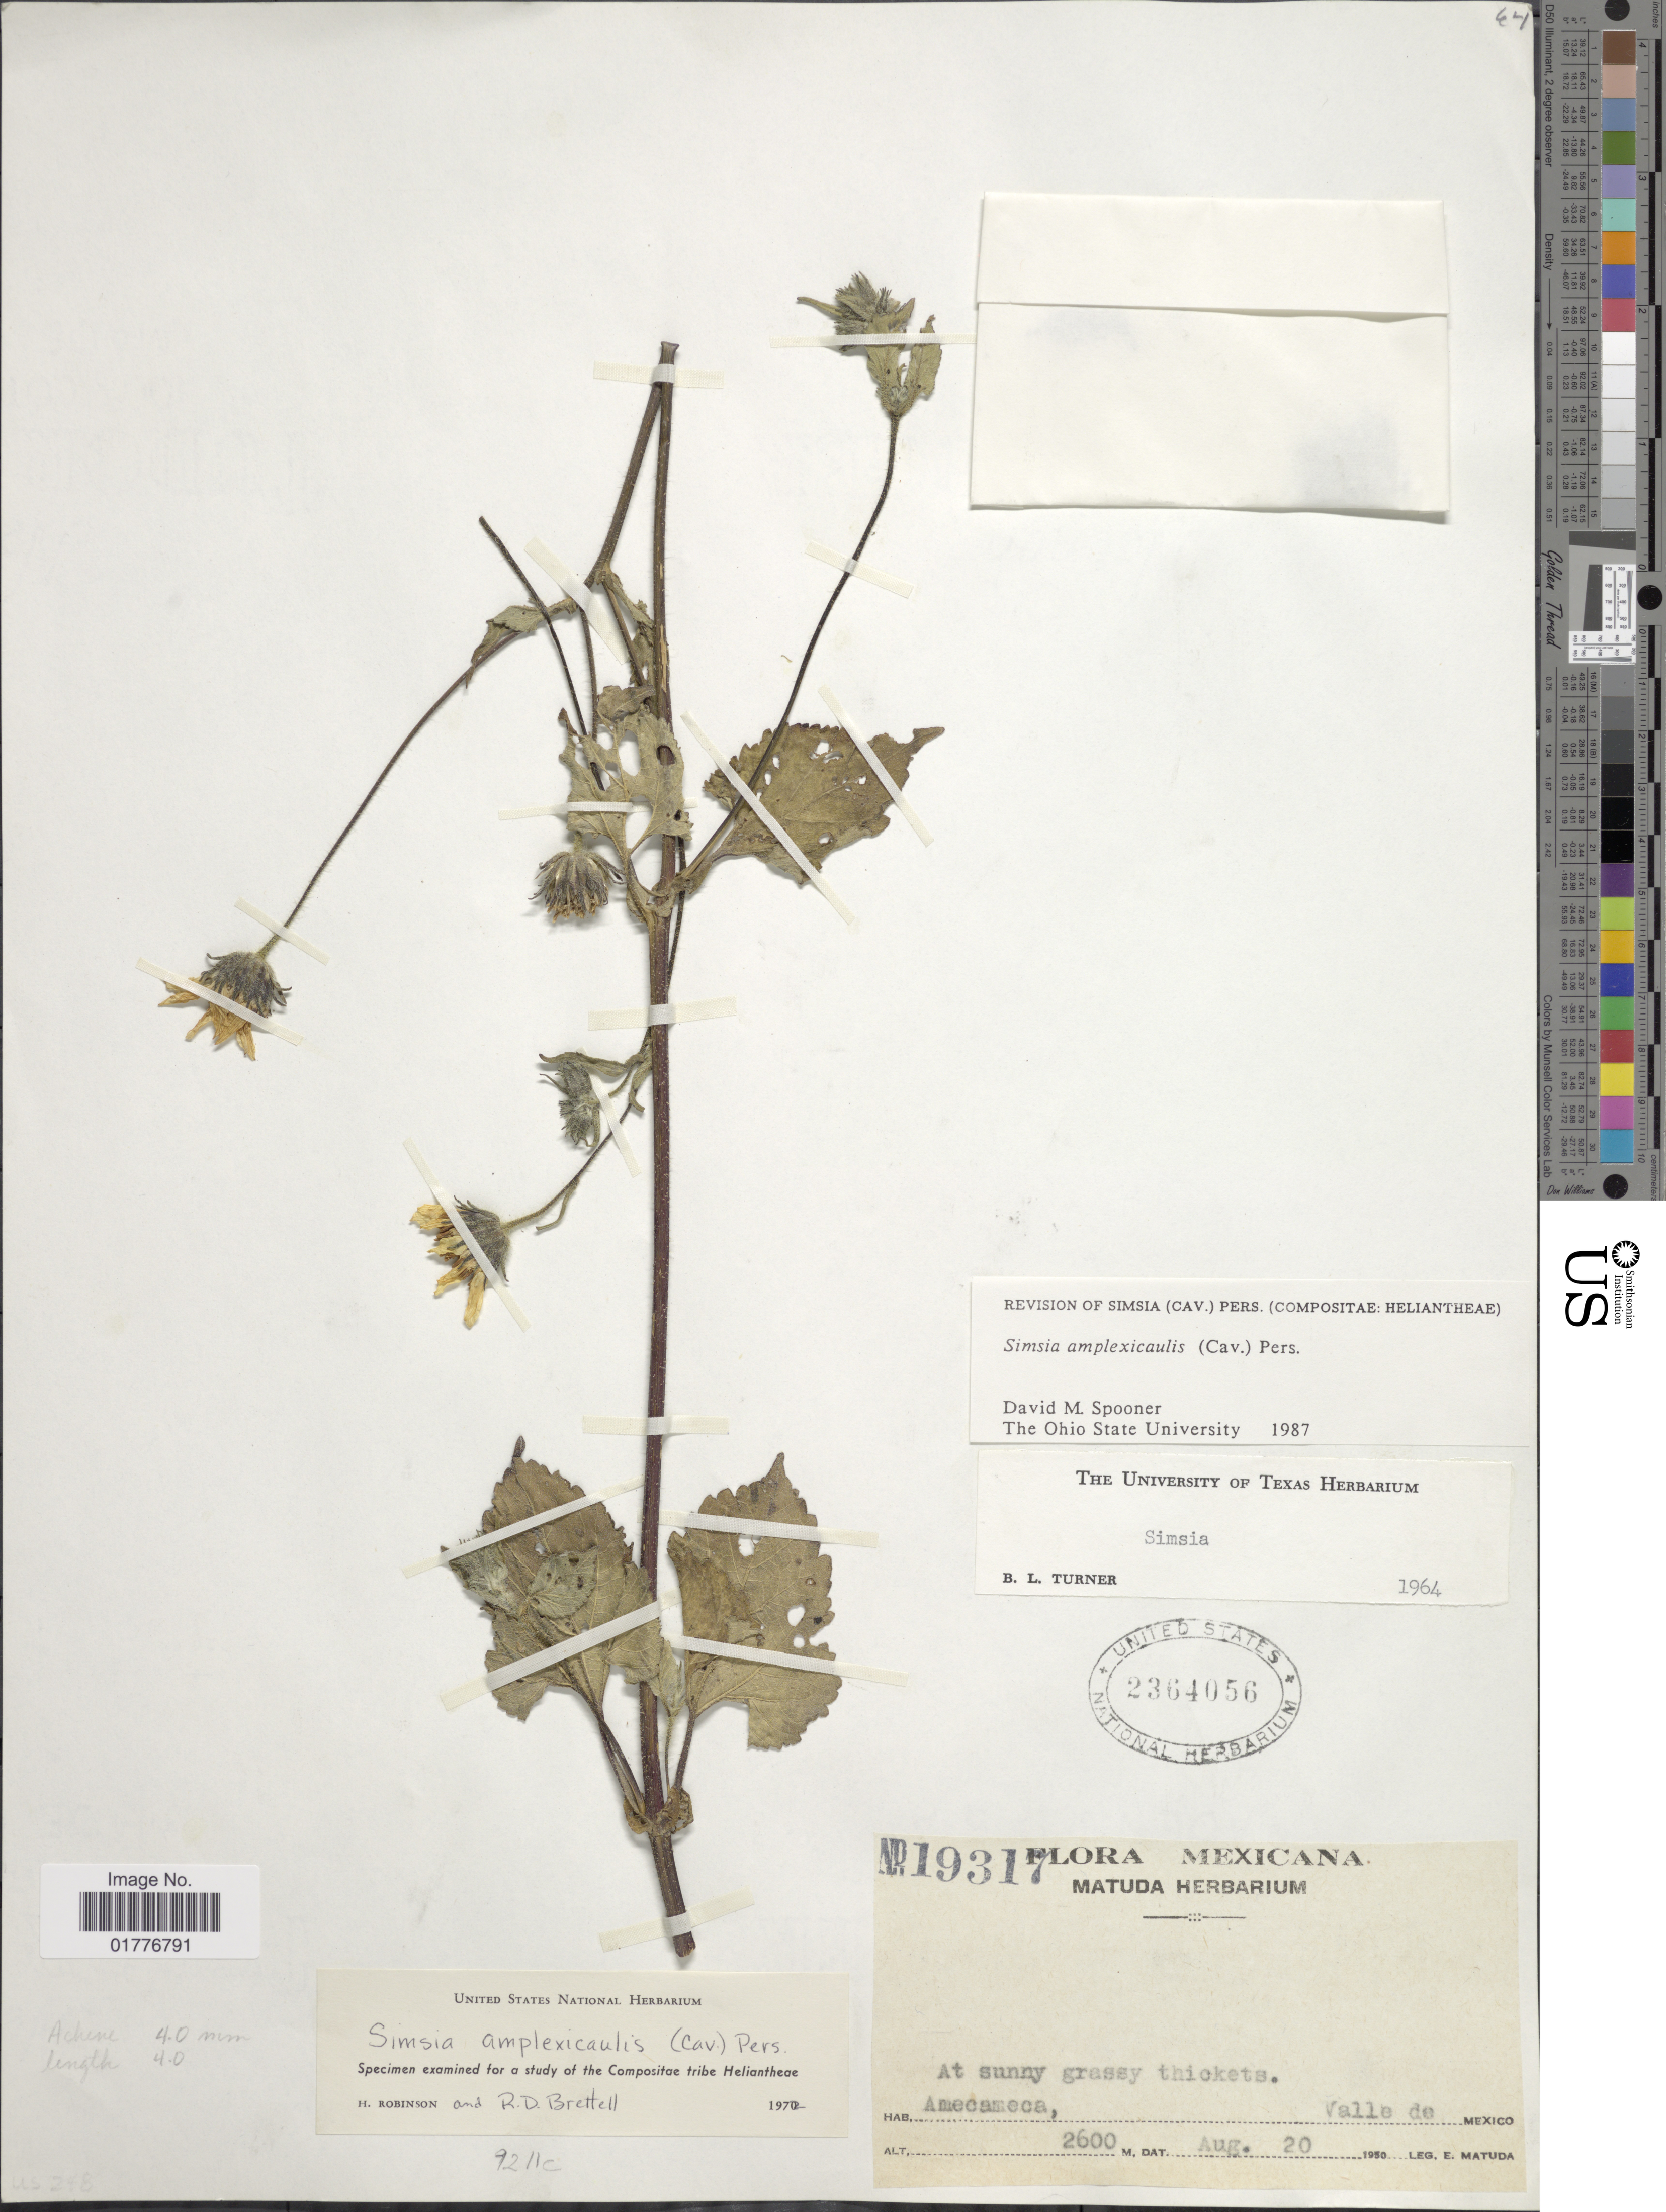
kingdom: Plantae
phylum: Tracheophyta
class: Magnoliopsida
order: Asterales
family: Asteraceae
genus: Simsia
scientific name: Simsia amplexicaulis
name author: (Cav.) Pers.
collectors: E. Matuda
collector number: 19317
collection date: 1950-08-20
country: Mexico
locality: Amecameca. valle de Mexico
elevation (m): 2600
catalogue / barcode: US 2364056